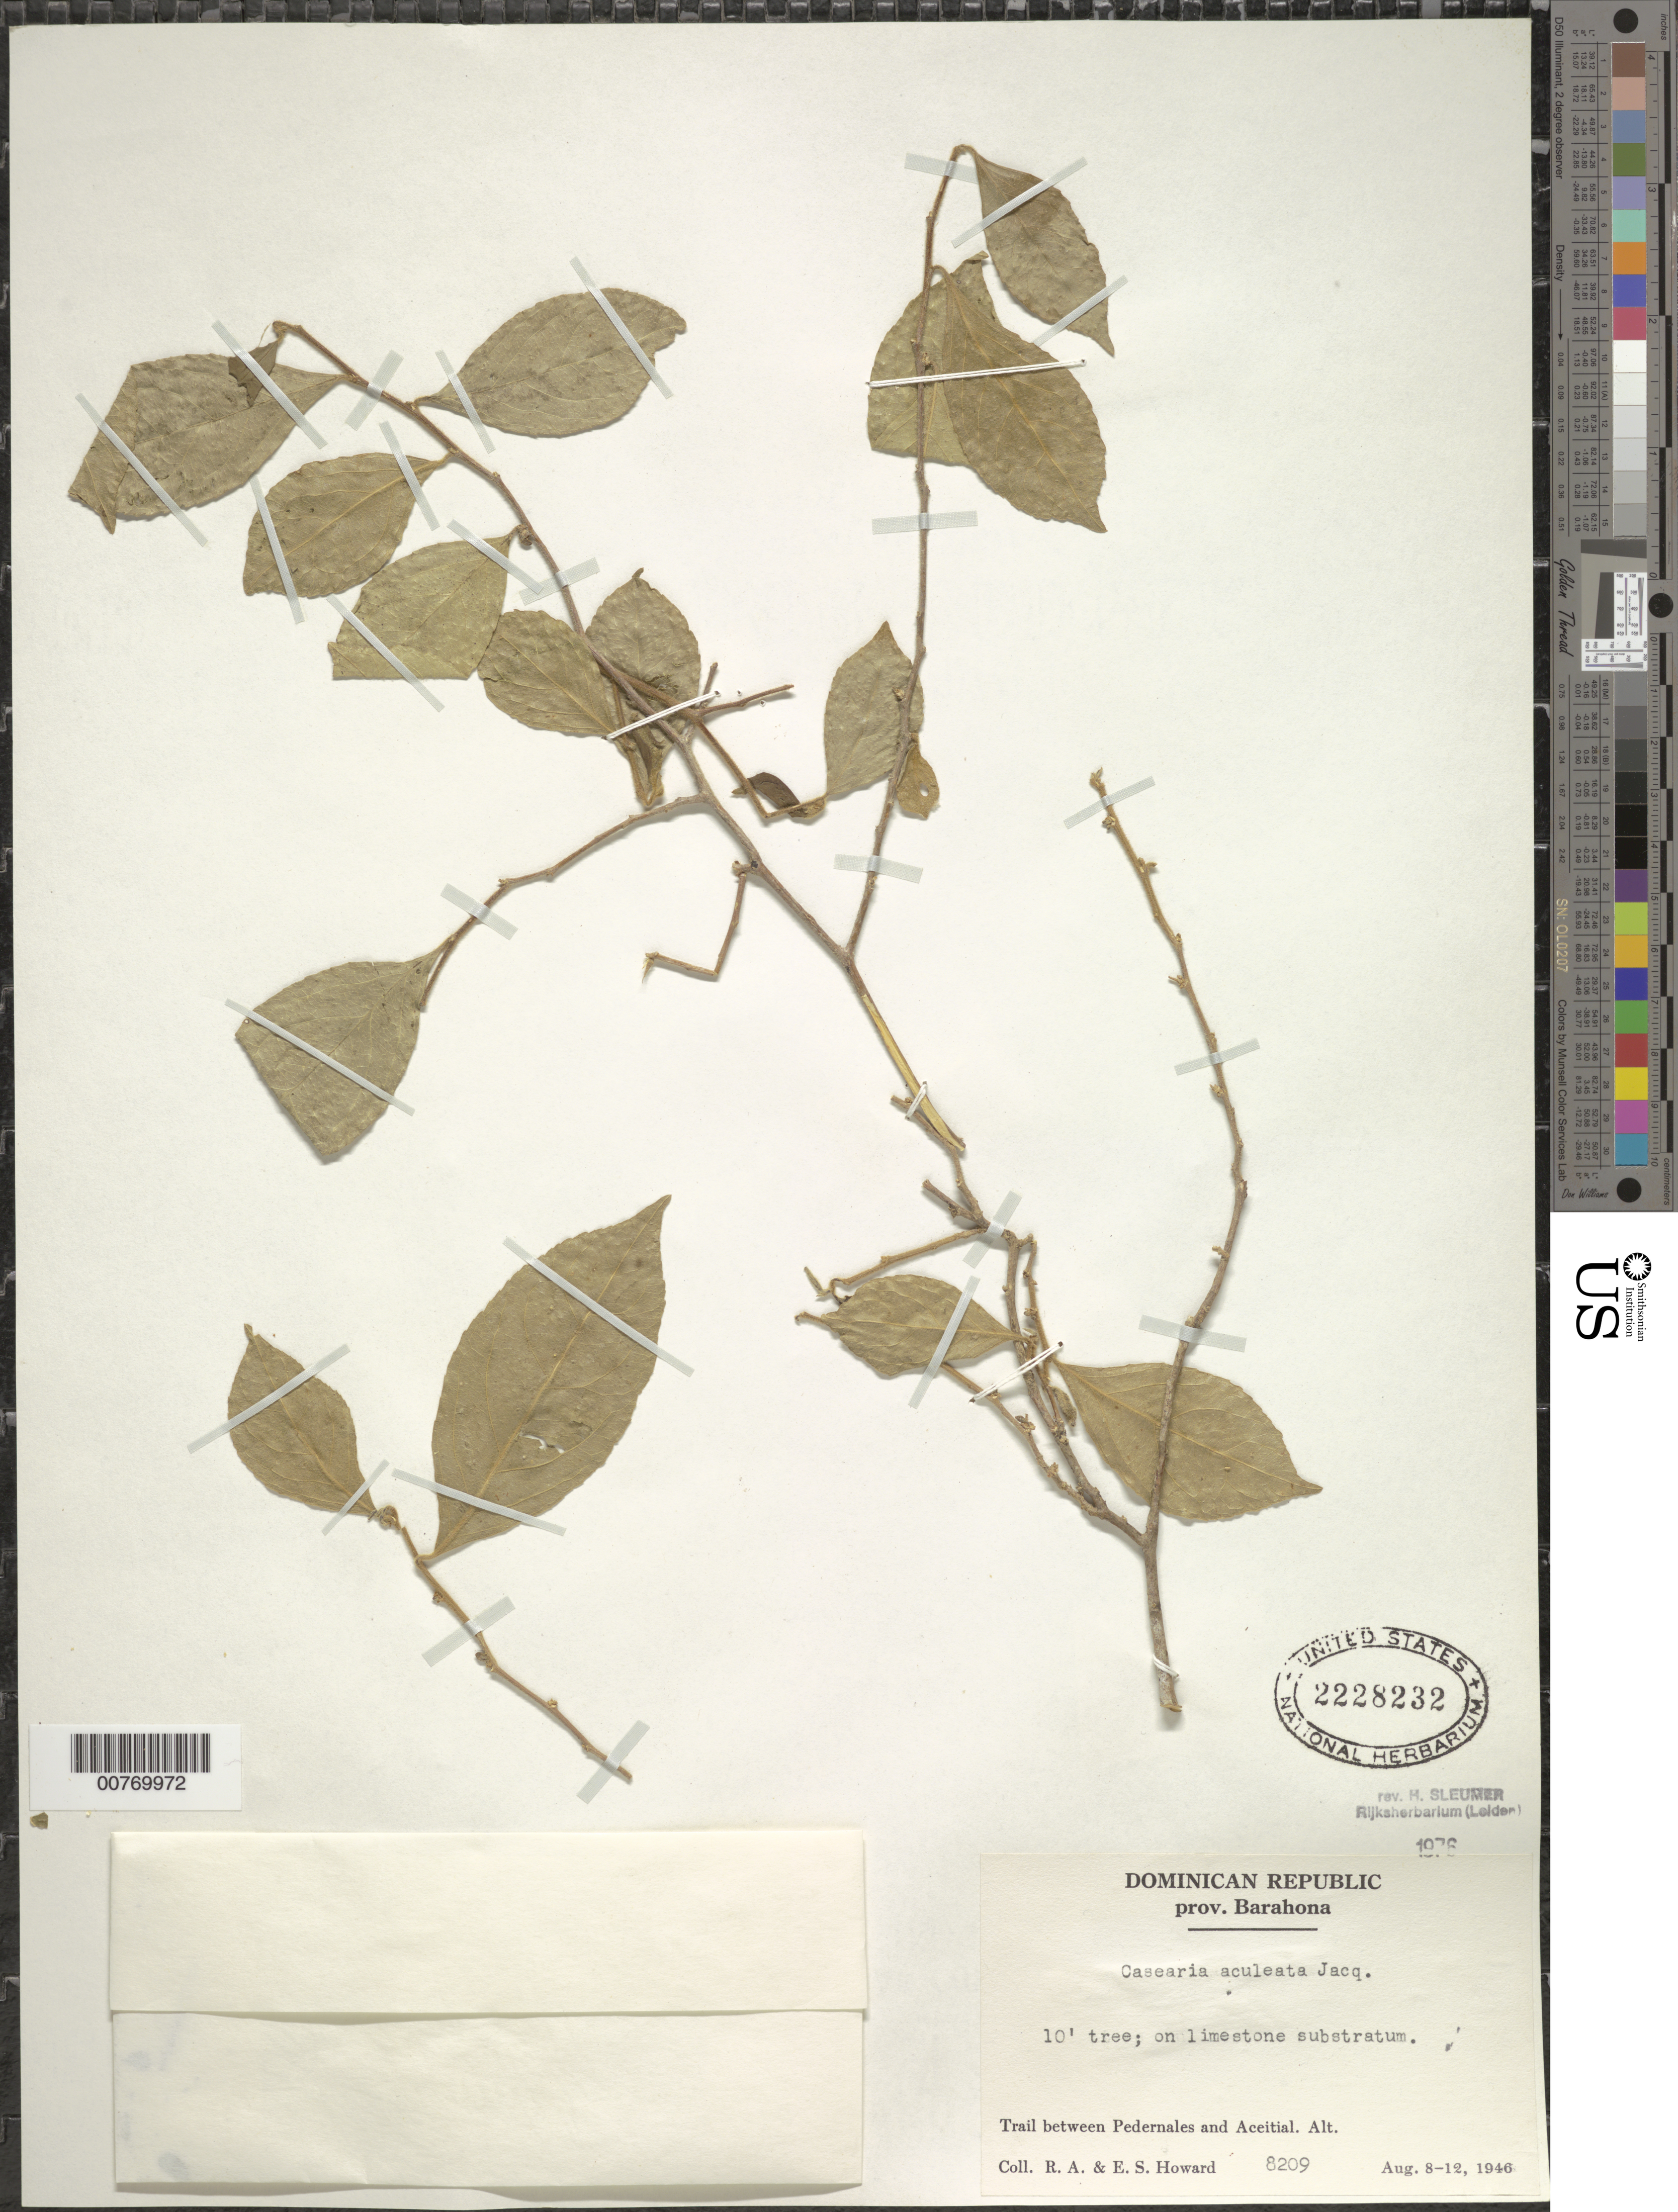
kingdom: Plantae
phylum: Tracheophyta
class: Magnoliopsida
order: Malpighiales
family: Salicaceae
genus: Casearia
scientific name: Casearia aculeata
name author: Jacq.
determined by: Sleumer, H. O.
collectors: R. A. Howard & E. S. Howard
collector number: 8209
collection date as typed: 08 Aug 1946 to 12 Aug 1946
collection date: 1946-08-08/1946-08-12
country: Dominican Republic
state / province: Barahona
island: Hispaniola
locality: Trail between Pedernales and Aceitial.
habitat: On limestone substratum.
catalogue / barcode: US 2228232